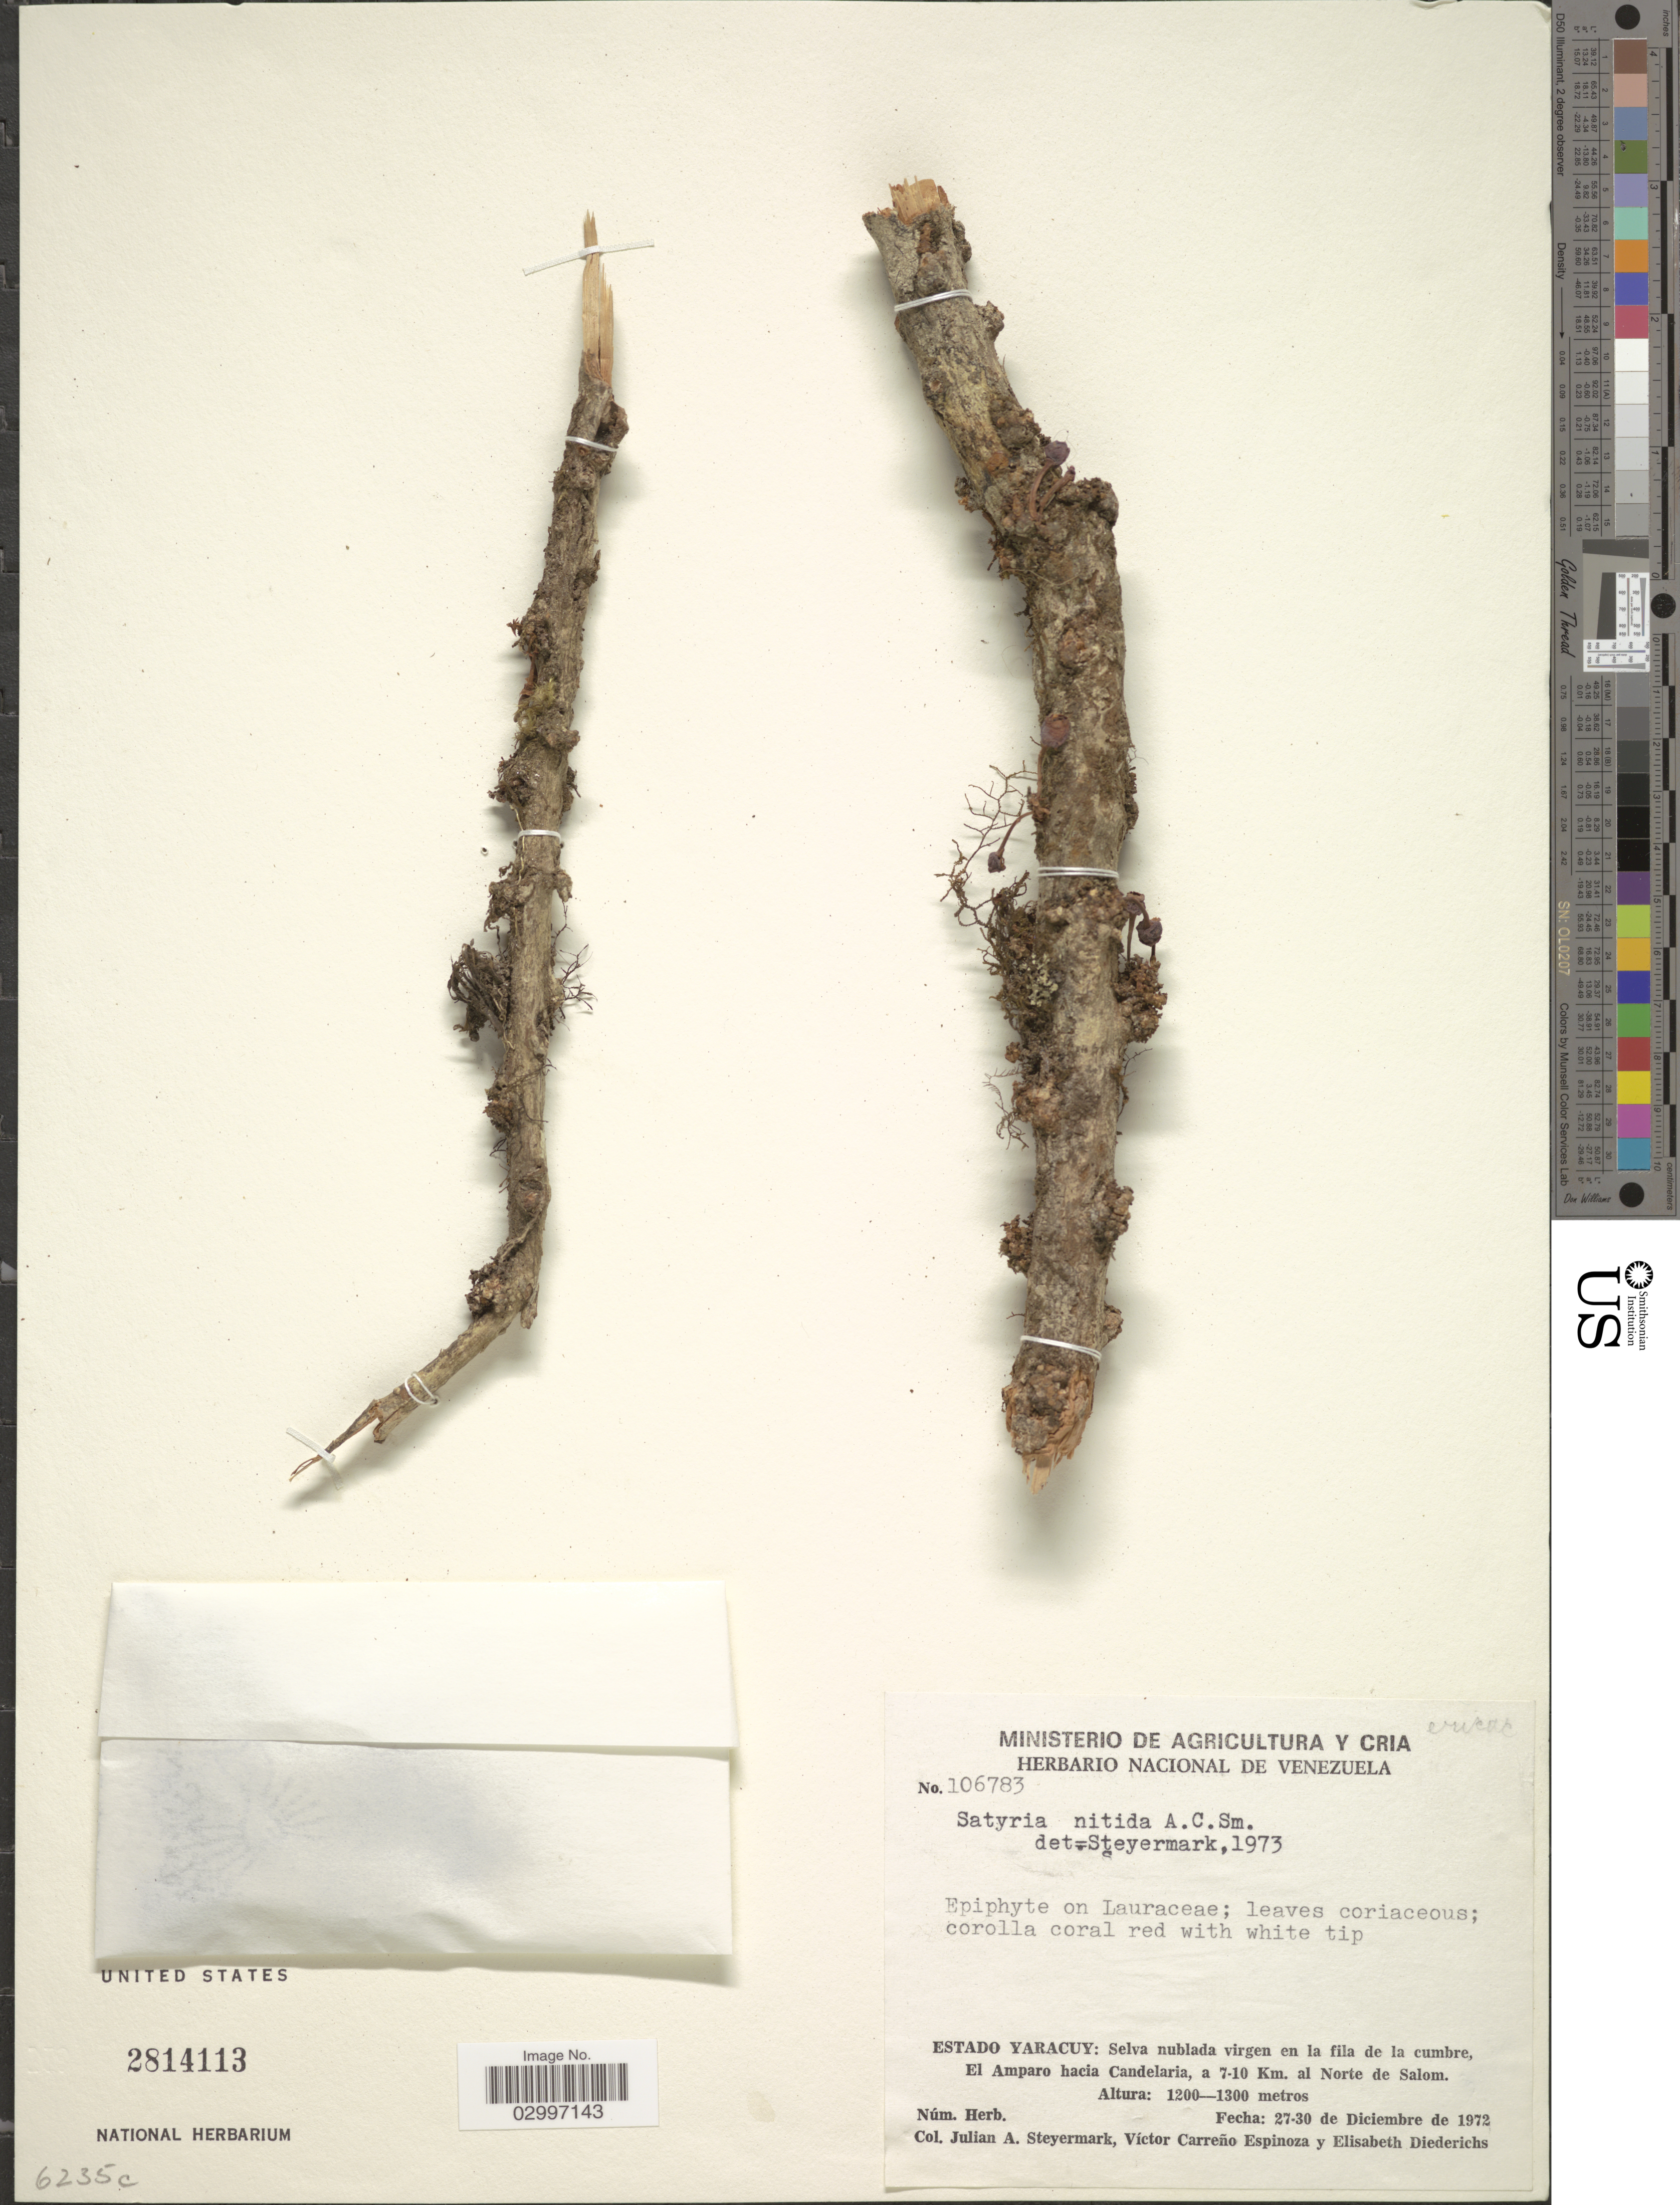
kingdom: Plantae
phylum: Tracheophyta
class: Magnoliopsida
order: Ericales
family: Ericaceae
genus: Satyria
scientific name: Satyria nitida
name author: A.C. Sm.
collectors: J. Steyermark, V. Carreño E. & E. Diederichs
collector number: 106783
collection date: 1972-12-27/1972-12-30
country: Venezuela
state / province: Yaracuy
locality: Selva nublada virgen en la fila de la cumbre, El Amparo hacia Candelaria, a 7-10 Km. al Norte de Salom.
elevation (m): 1200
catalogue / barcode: US 2814113